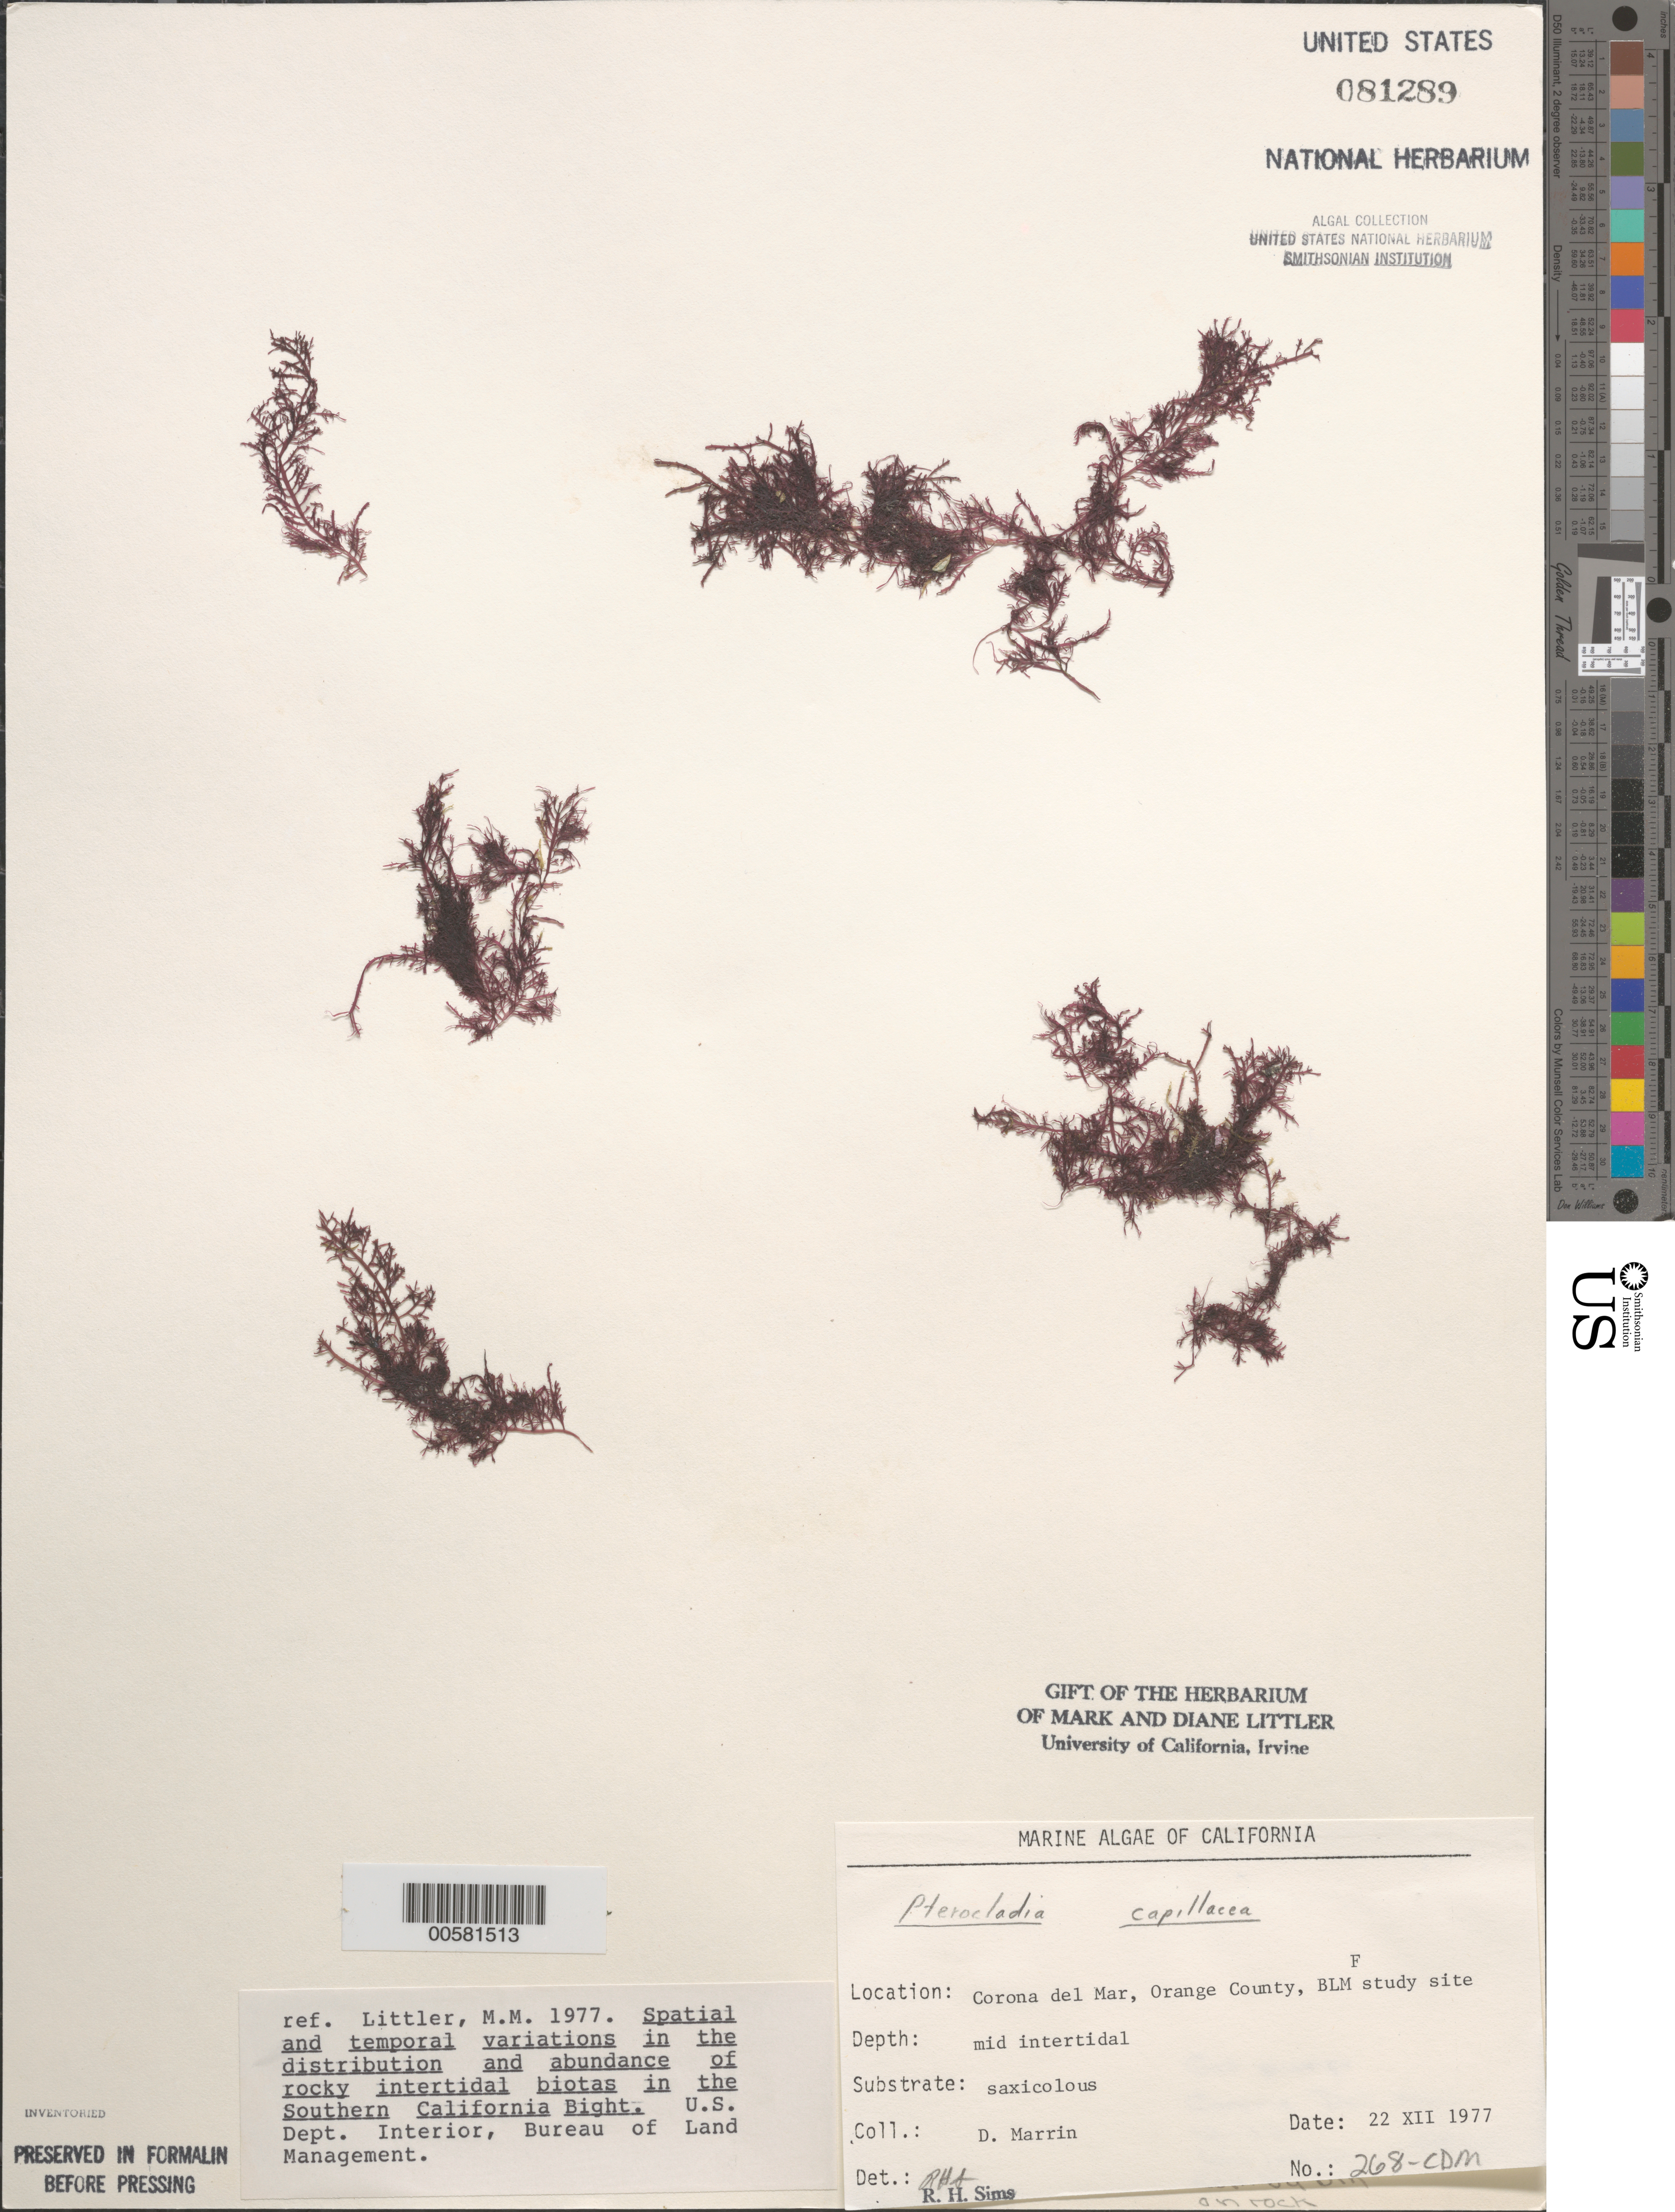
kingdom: Plantae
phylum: Rhodophyta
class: Florideophyceae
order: Gelidiales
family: Pterocladiaceae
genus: Pterocladiella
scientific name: Pterocladiella capillacea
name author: (S.G. Gmel.) Santelices & Hommers.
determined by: Algae name updating Project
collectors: D. Marrin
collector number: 268-cdm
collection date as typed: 22 Dec 1977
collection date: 1977-12-22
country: United States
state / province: California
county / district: Orange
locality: Corona del Mar, mouth of Morning Canyon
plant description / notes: BLM-SOCALBIGHT Rocky Intertidal Survey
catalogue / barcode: US 81289